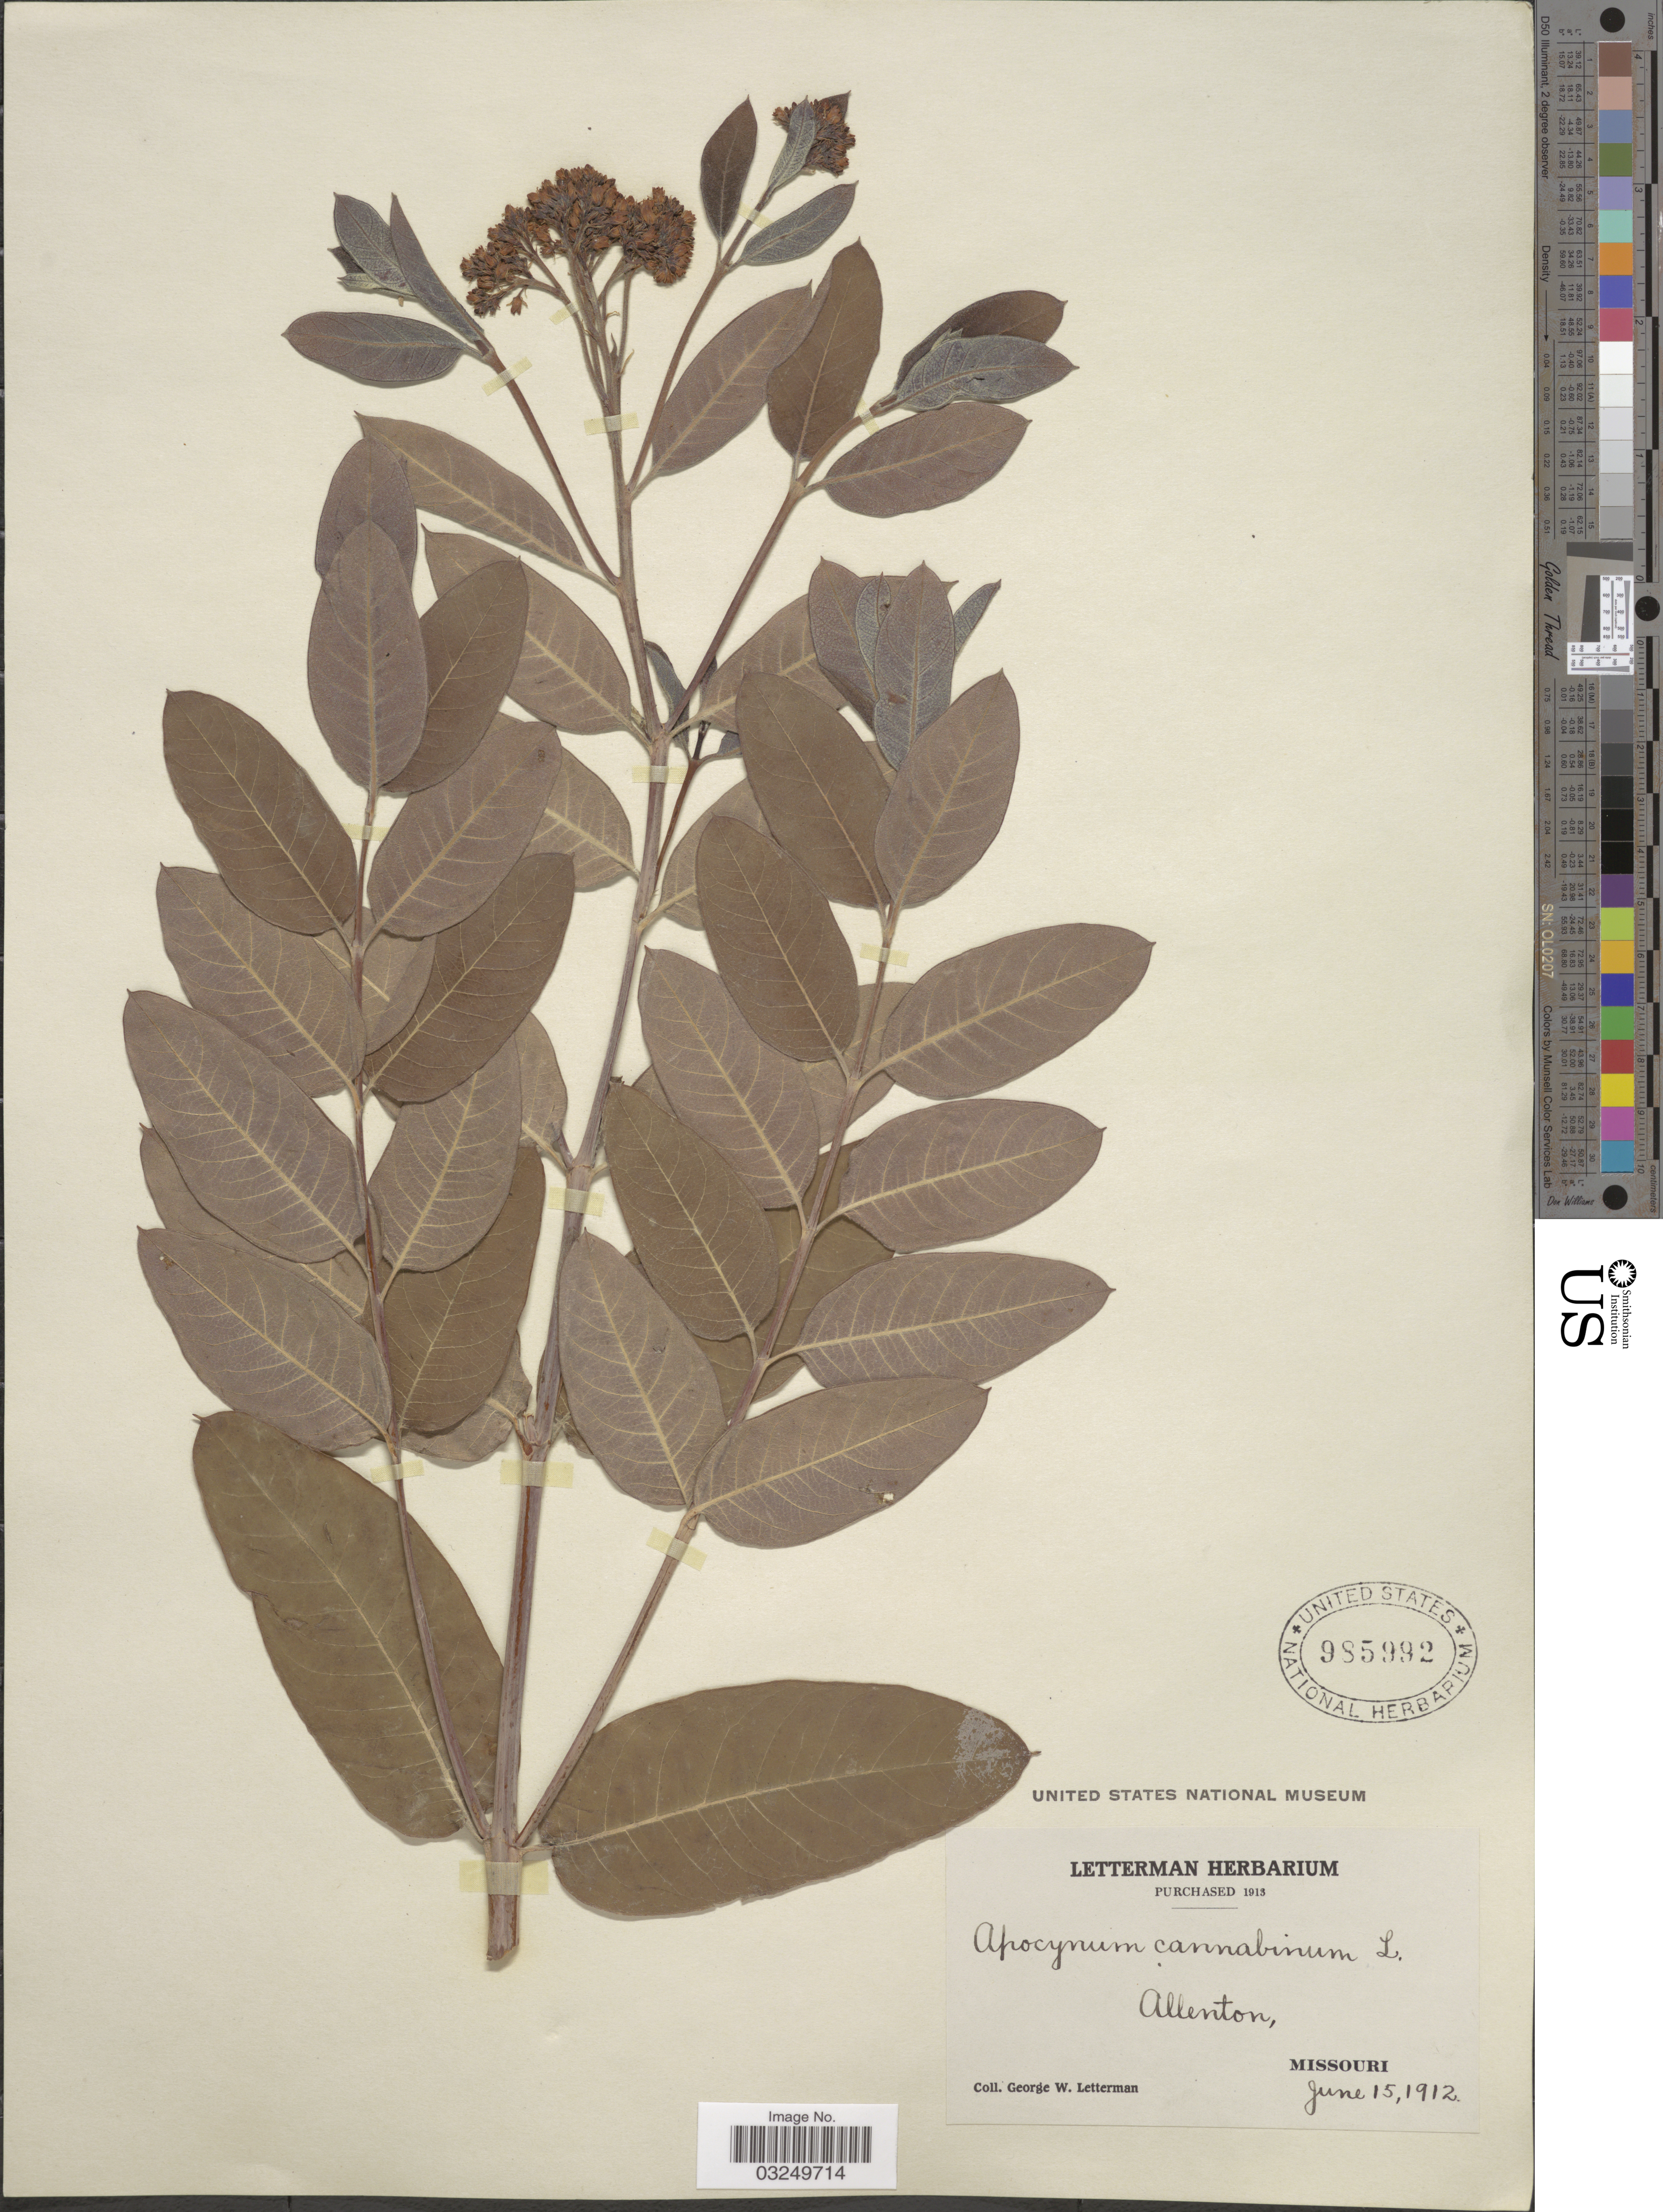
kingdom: Plantae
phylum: Tracheophyta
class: Magnoliopsida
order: Gentianales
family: Apocynaceae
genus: Apocynum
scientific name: Apocynum cannabinum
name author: L.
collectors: G. W. Letterman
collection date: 1912-06-15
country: United States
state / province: Missouri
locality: Allenton.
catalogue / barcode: US 985992